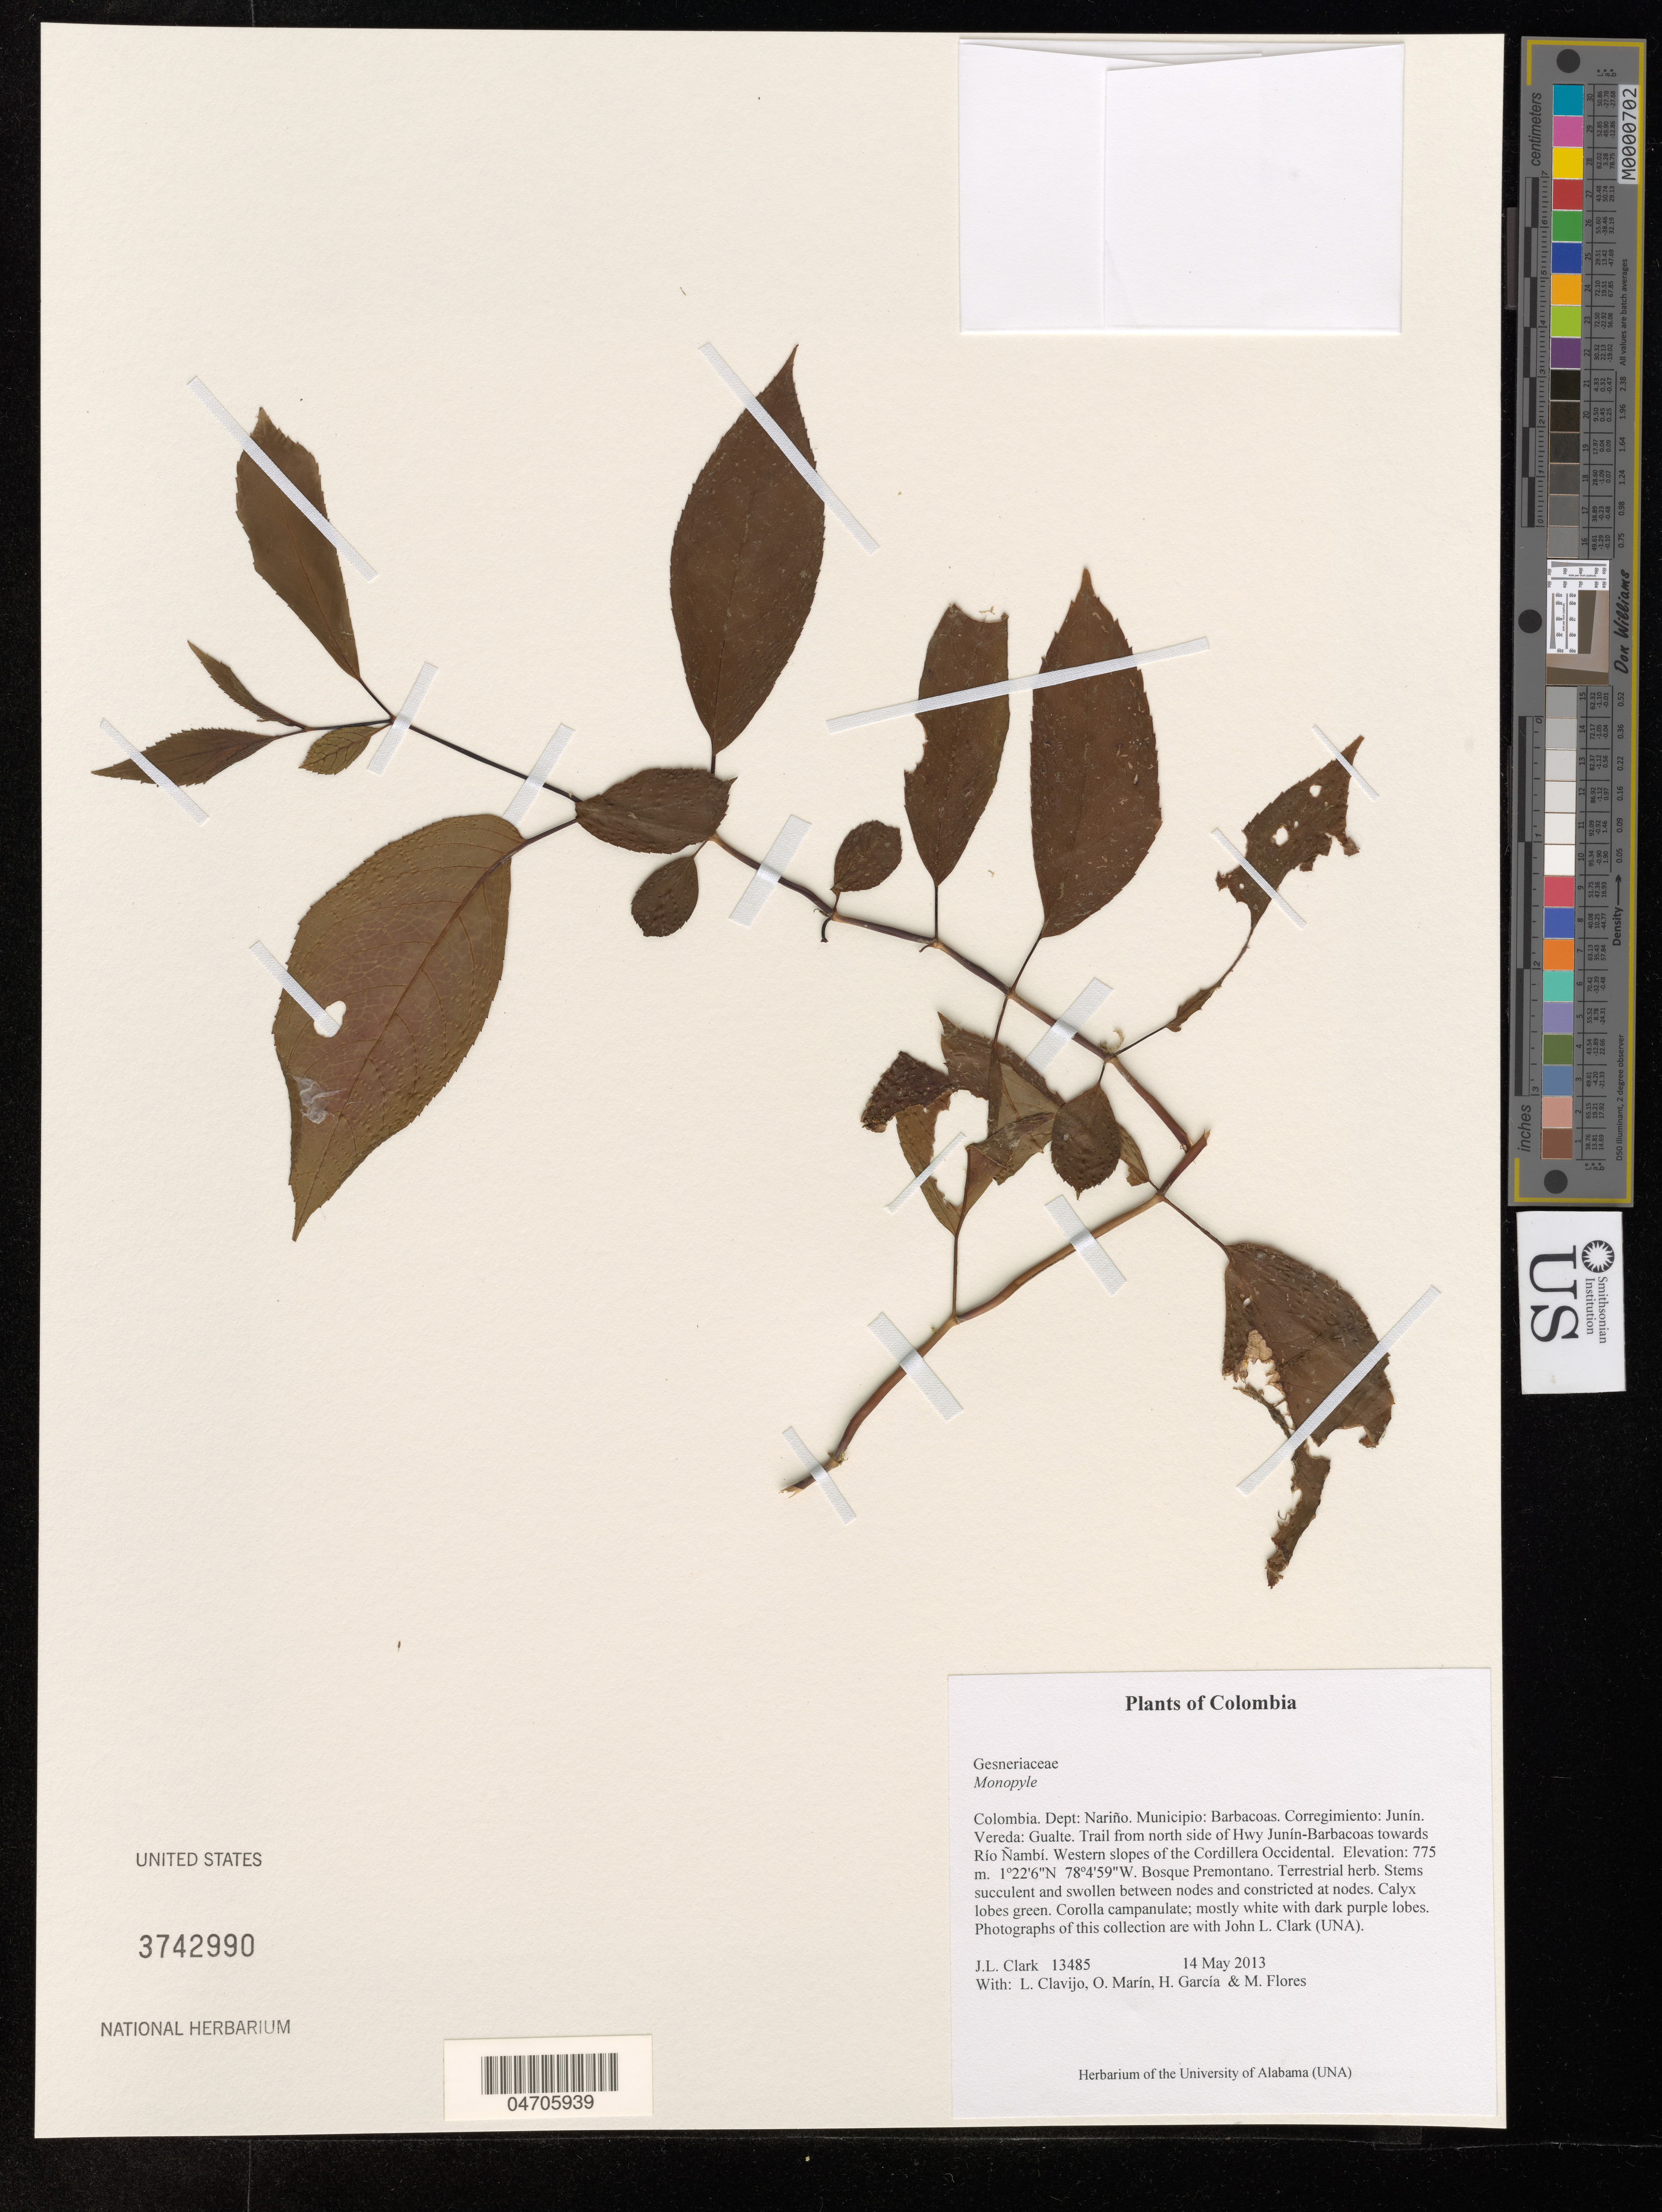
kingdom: Plantae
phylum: Tracheophyta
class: Magnoliopsida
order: Lamiales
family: Gesneriaceae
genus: Monopyle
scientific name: Monopyle chocoensis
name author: Keene & J.L. Clark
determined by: Clark, J. L., (SEL), The Marie Selby Botanical Garden (UNITED STATES)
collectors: J. L. Clark, L. Clavijo, O. Marín, H. Garcia & M. Flores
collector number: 13485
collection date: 2013-05-14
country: Colombia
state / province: Nariño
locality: Dept: Nariño. Municipio: Barbacoas. Corregimiento: Junín. Vereda: Gualte. Trail from north side of Hwy Junín-Barbacoas towards Río Ñambí. Western slopes of the Cordillera Occidental.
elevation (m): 775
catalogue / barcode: US 3742990